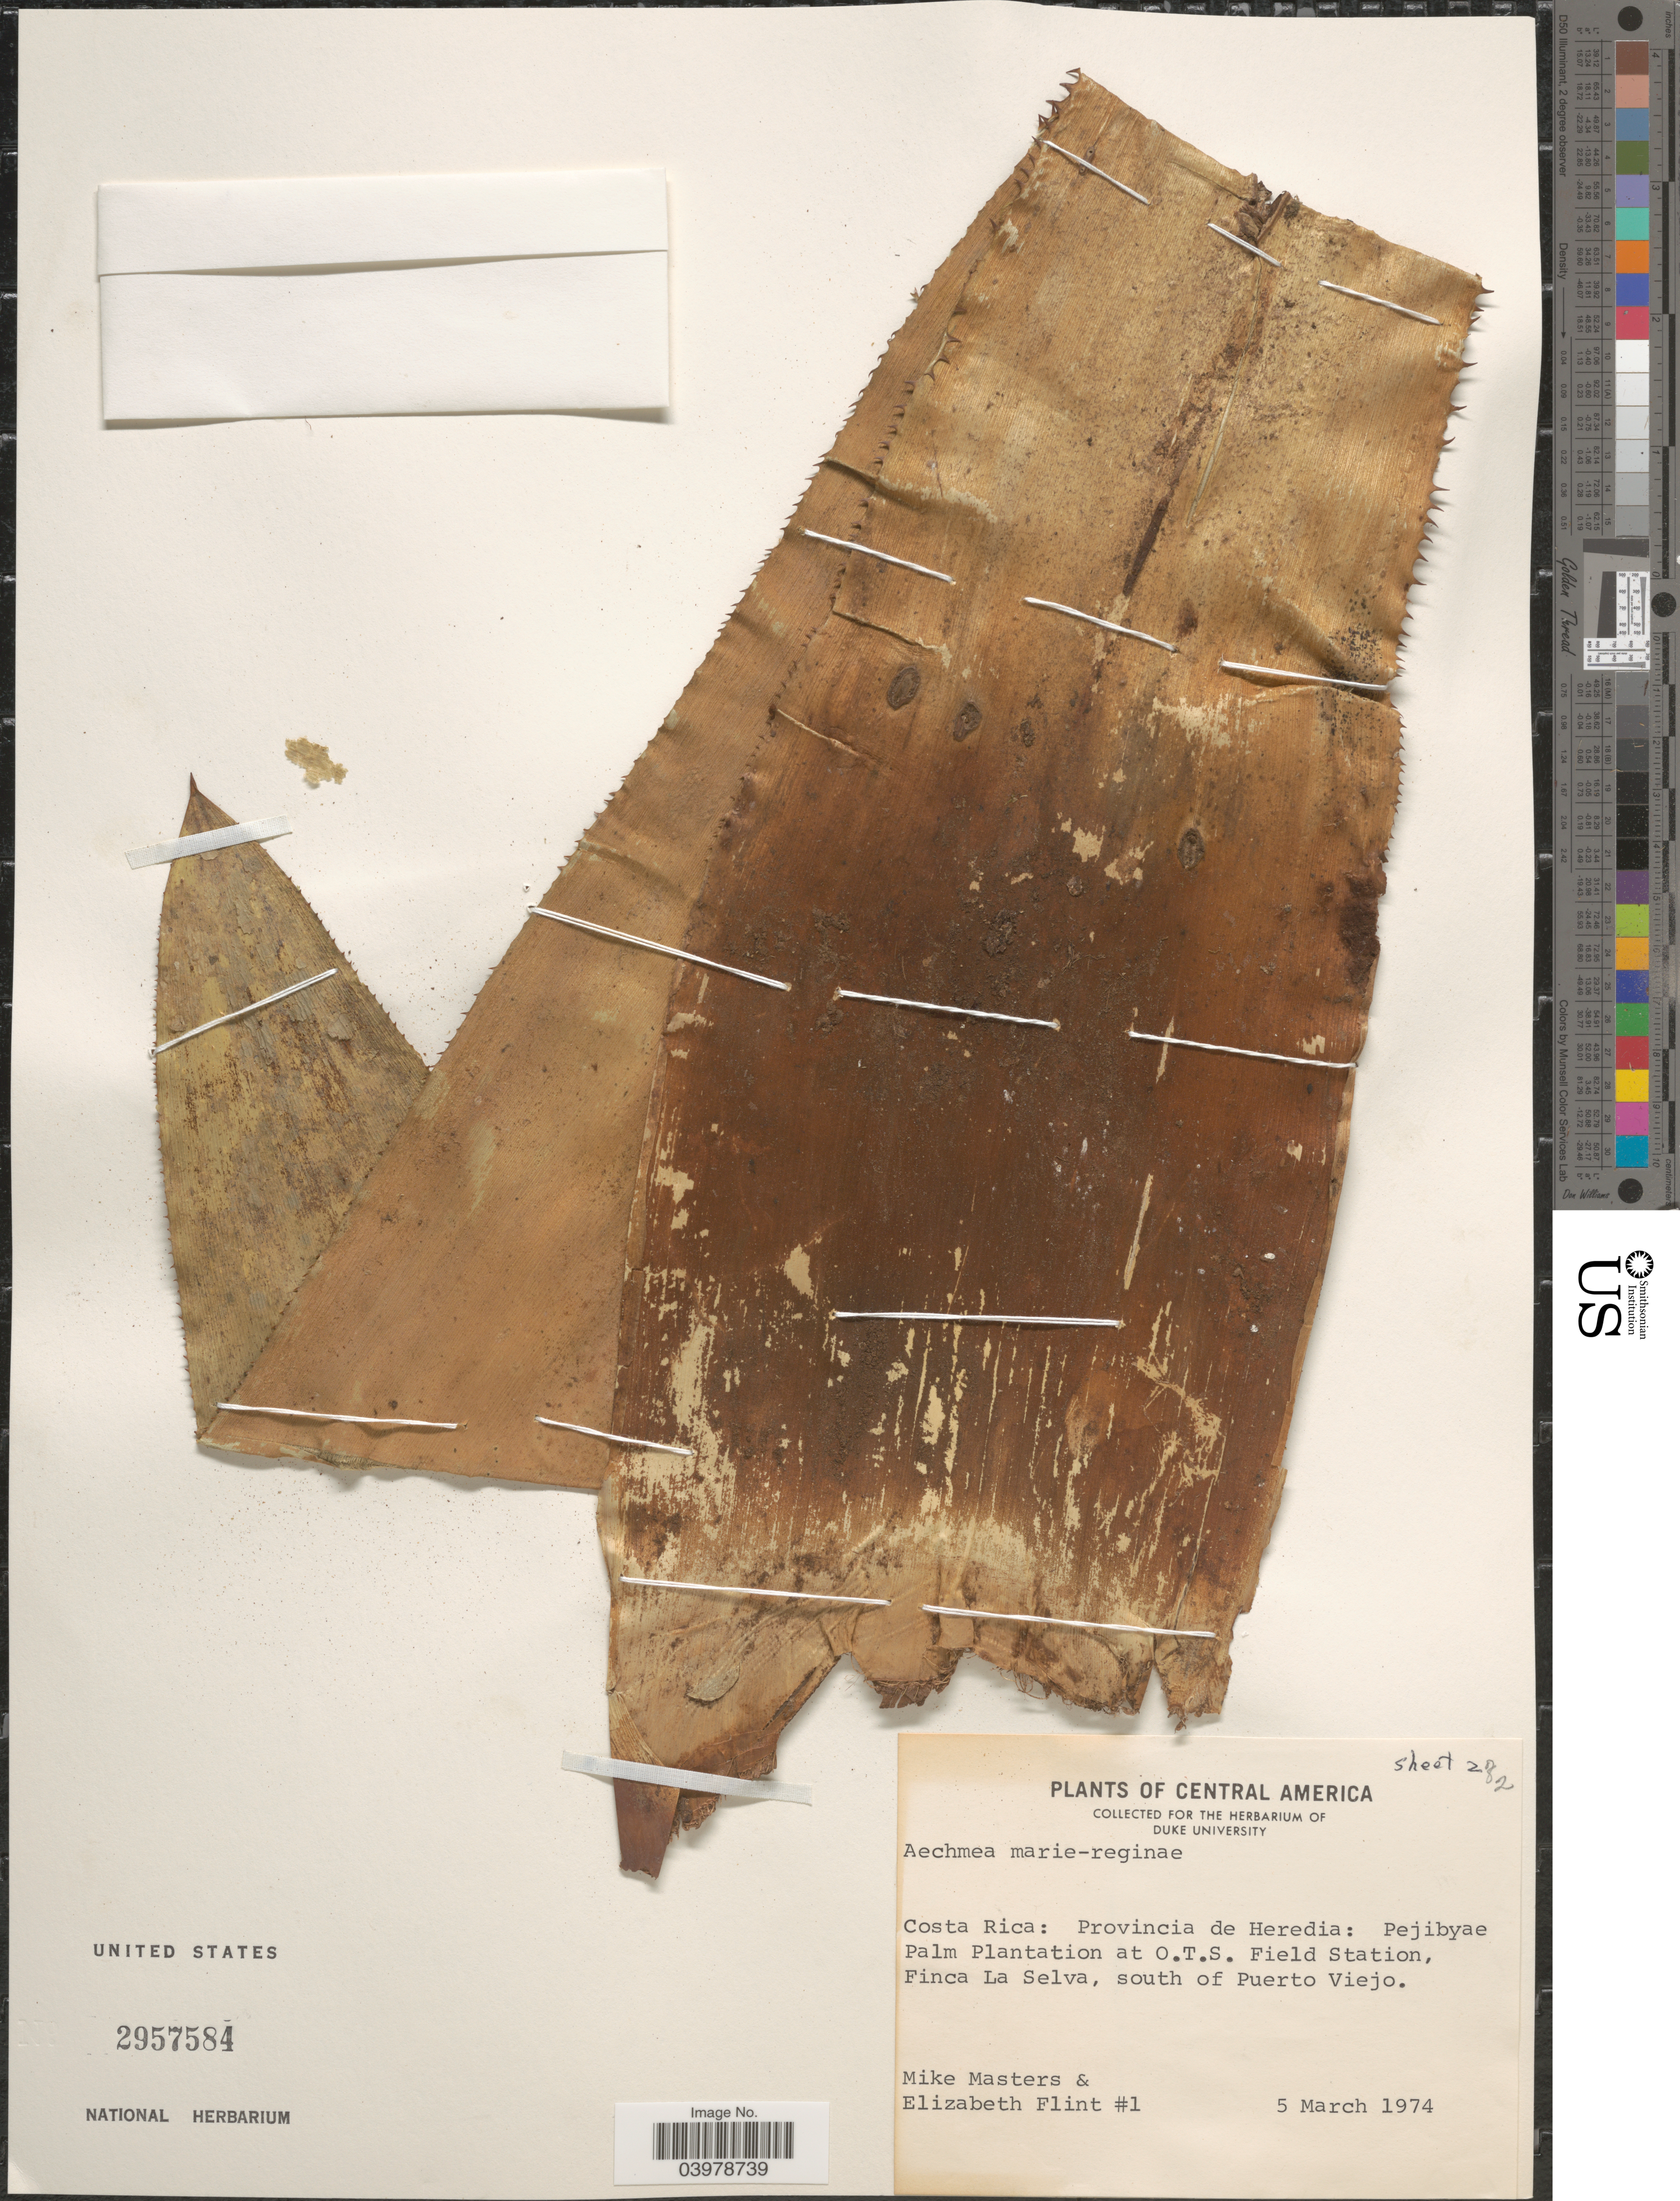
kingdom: Plantae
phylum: Tracheophyta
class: Liliopsida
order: Poales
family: Bromeliaceae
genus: Aechmea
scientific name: Aechmea mariae-reginae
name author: H. Wendl.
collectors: M. Masters & E. Flint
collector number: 1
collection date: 1974-03-05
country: Costa Rica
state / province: Heredia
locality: Pejibyae Palm Plantation at O.T.S. Field Station, Finca La Selva, south of Puerto Viejo.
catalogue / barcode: US 2957584